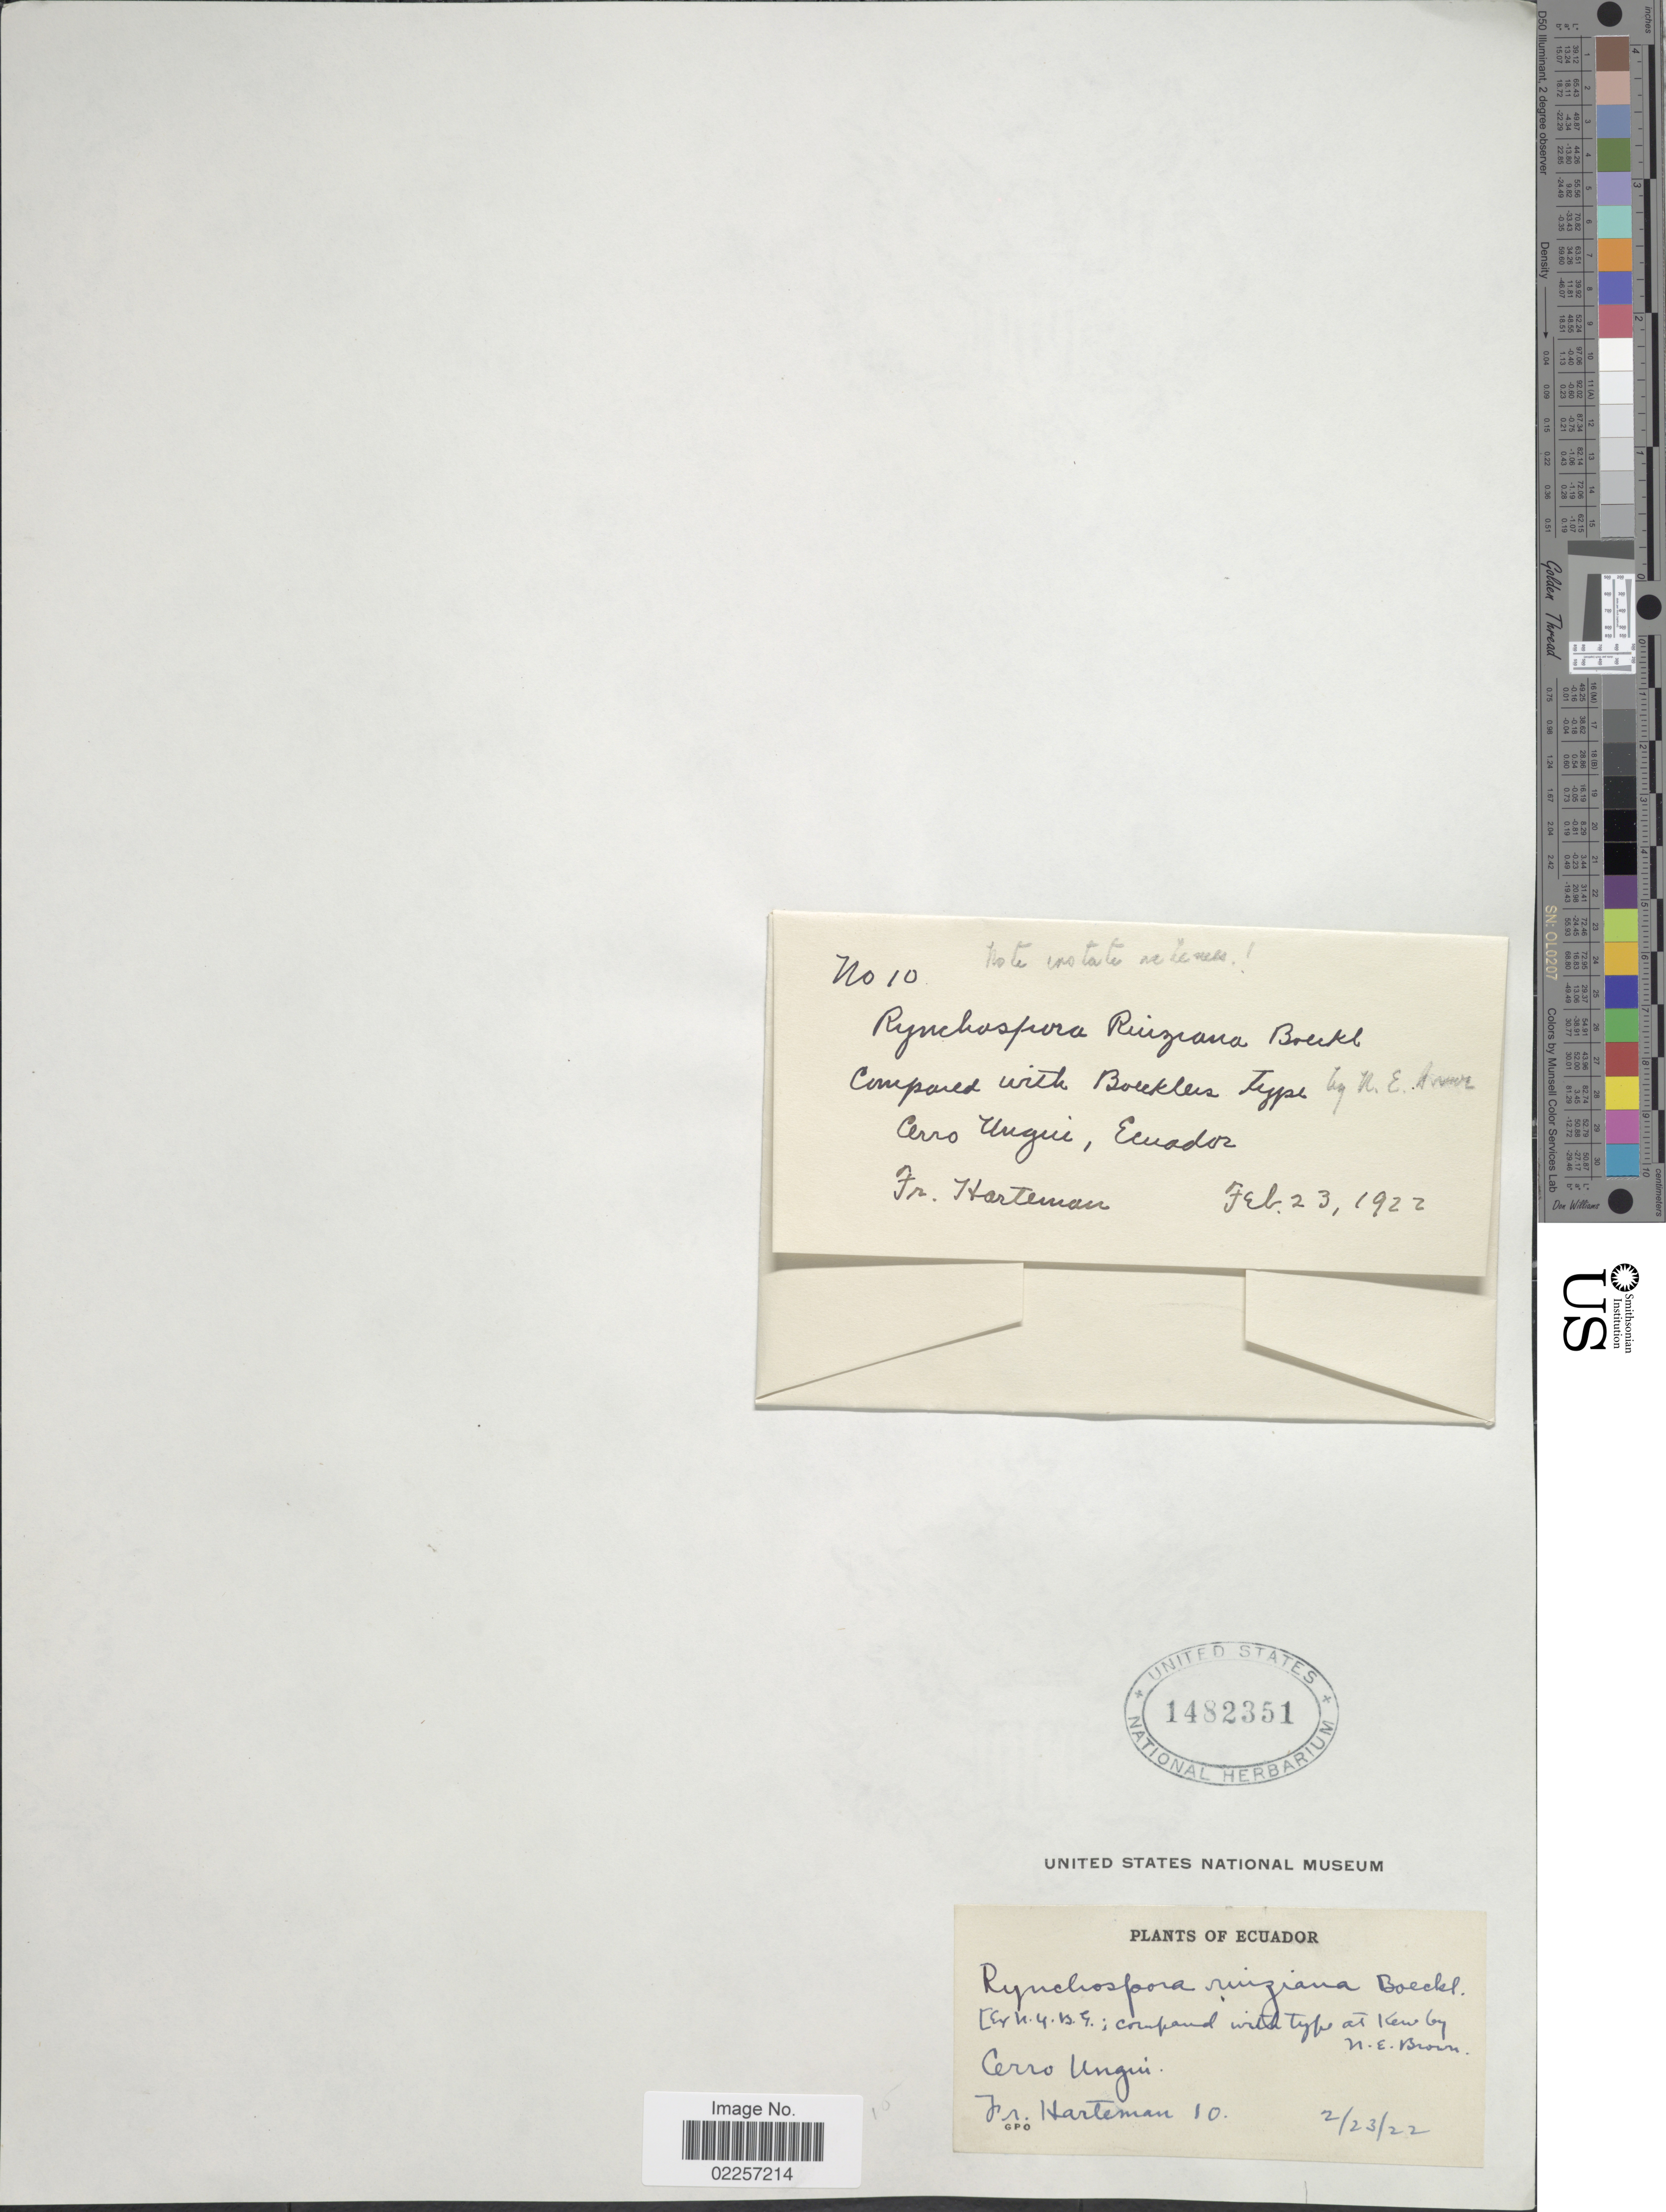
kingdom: Plantae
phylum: Tracheophyta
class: Liliopsida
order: Poales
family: Cyperaceae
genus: Rhynchospora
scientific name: Rhynchospora ruiziana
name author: Boeckeler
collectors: Harteman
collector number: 10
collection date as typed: Transcribed d/m/y: 23/2/22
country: Ecuador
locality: Cerro Ungui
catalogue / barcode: US 1482351